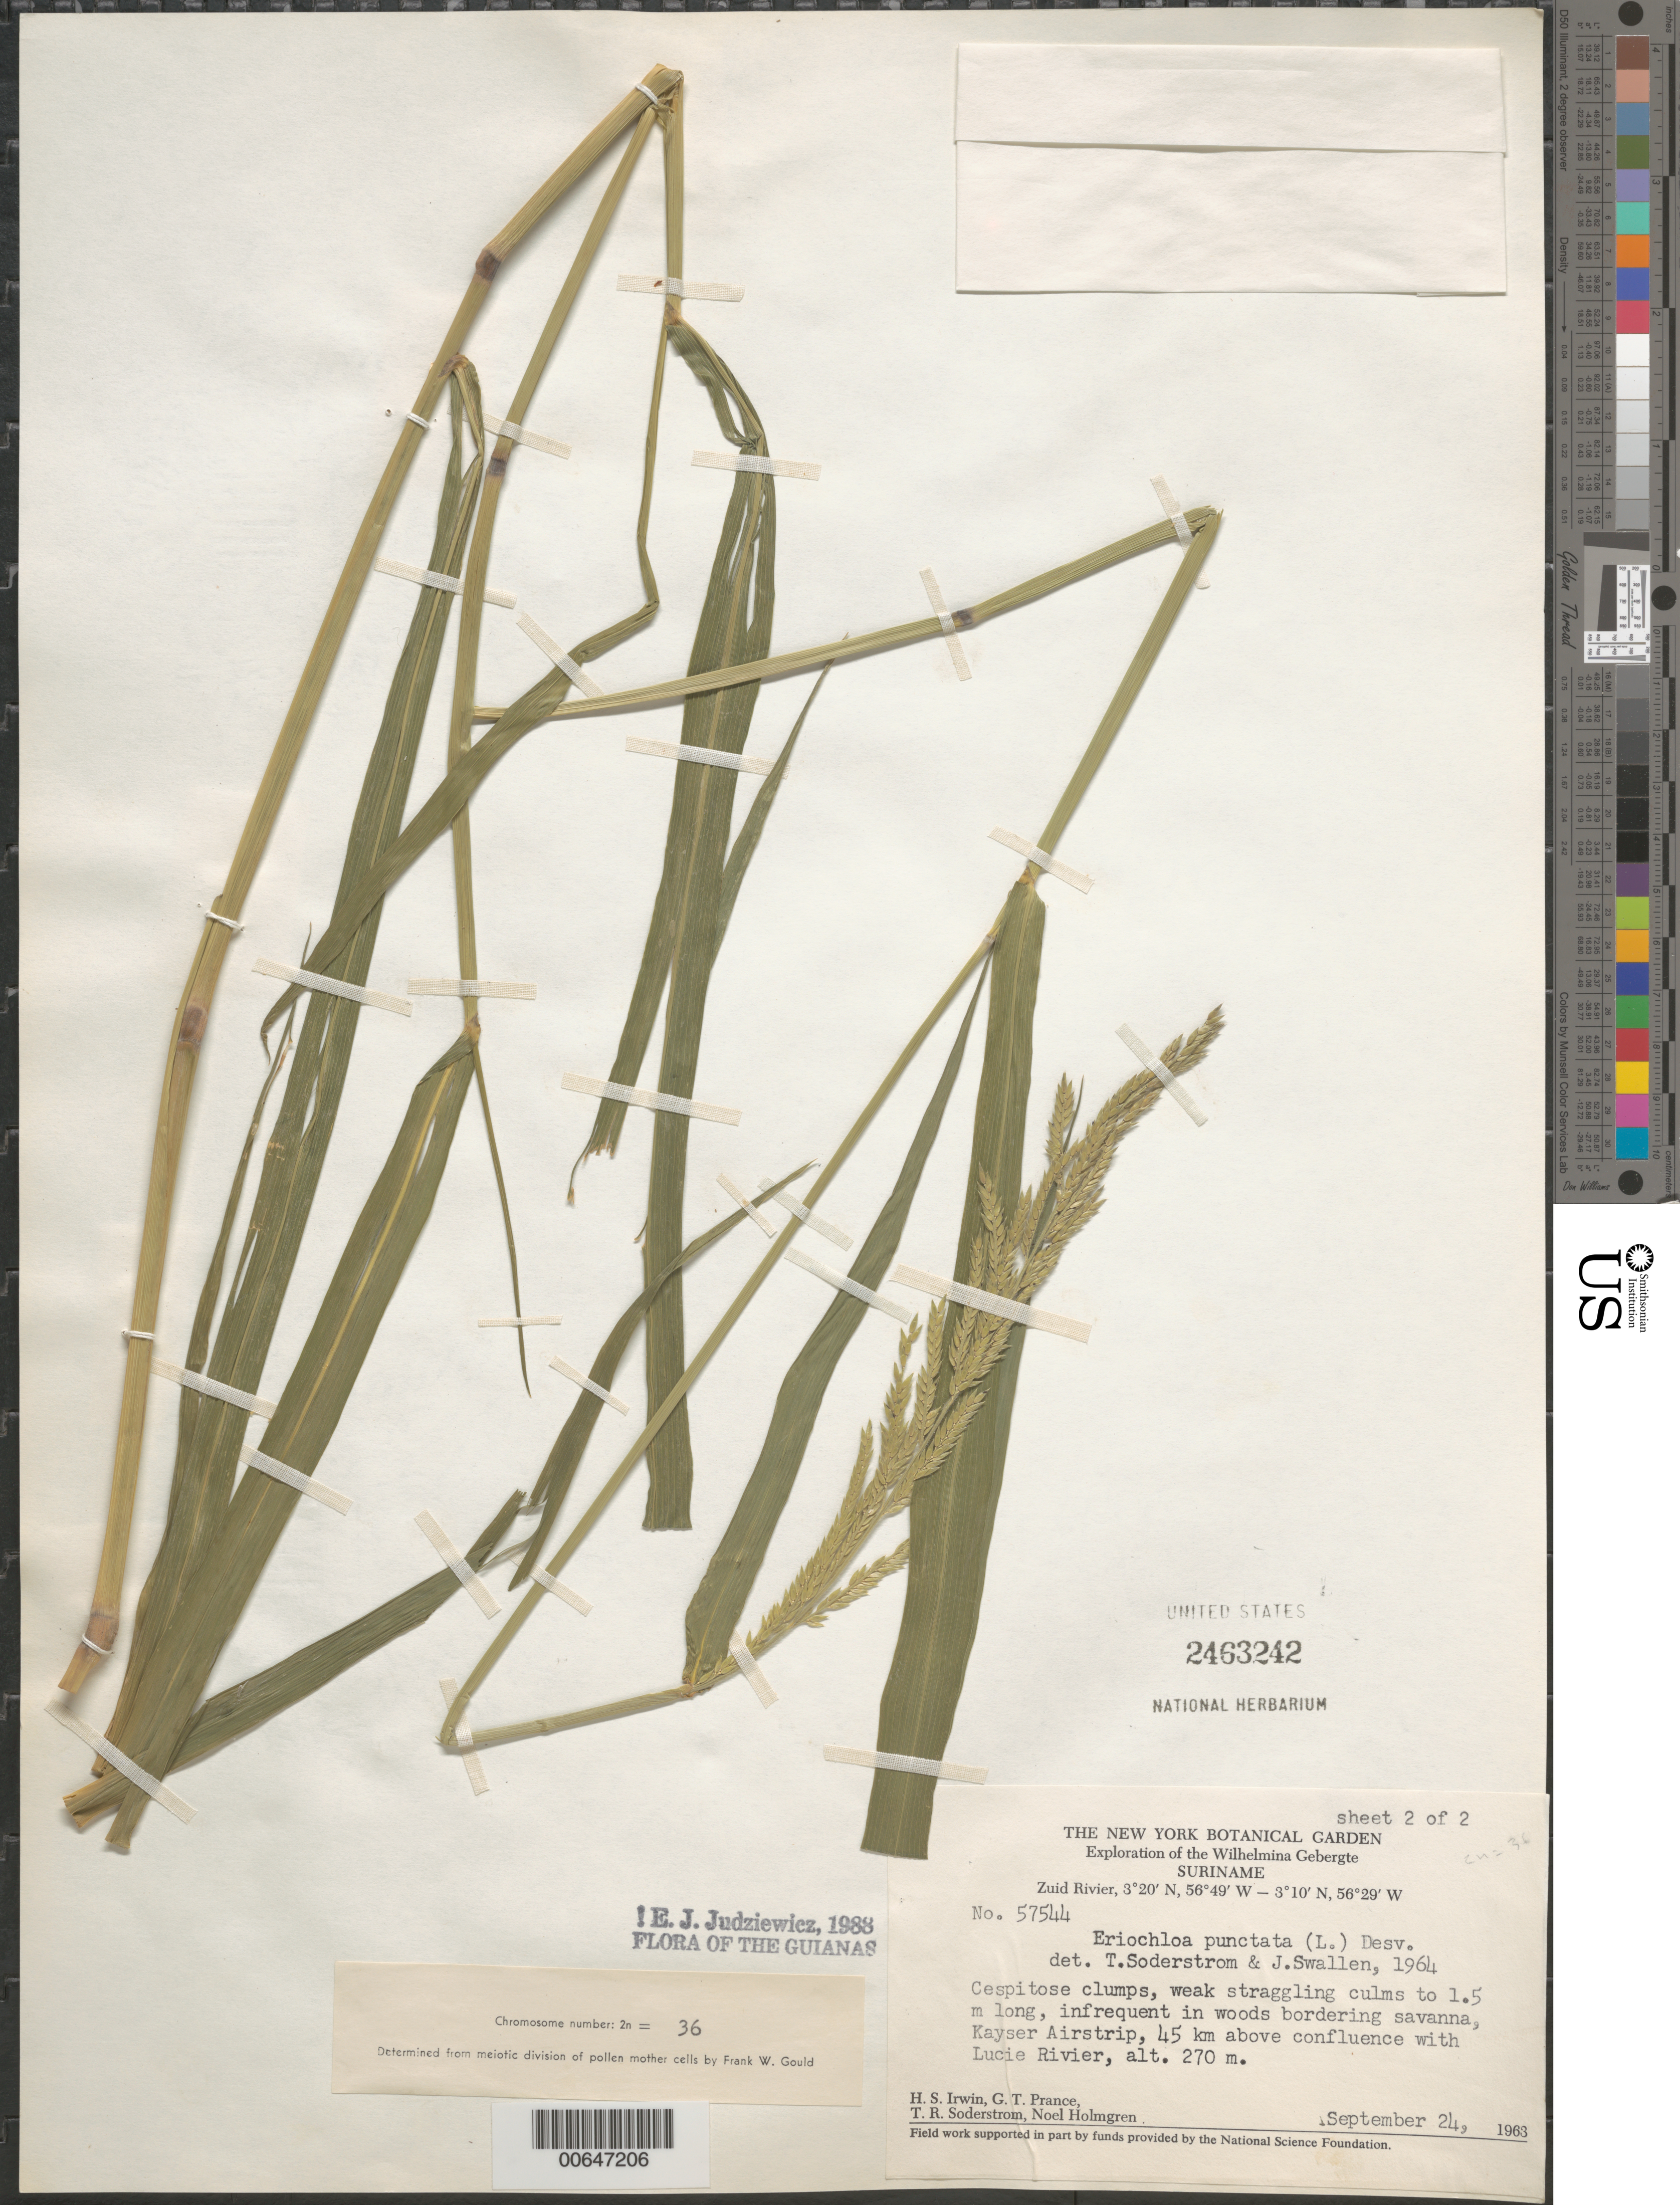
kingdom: Plantae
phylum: Tracheophyta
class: Liliopsida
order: Poales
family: Poaceae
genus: Eriochloa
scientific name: Eriochloa punctata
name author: (L.) Desv. ex Ham.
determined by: Judziewicz, E. J.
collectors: H. Irwin, G. T. Prance, T. R. Soderstrom & N. H. Holmgren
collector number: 57544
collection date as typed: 24-Sep-63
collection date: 1963-09-24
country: Suriname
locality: Kayser Airstrip, Zuid R., 45 km above confl. with Lucie R., Wilhelmina Gebergte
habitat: Woods bordering savanna.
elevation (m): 270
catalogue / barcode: US 2463242